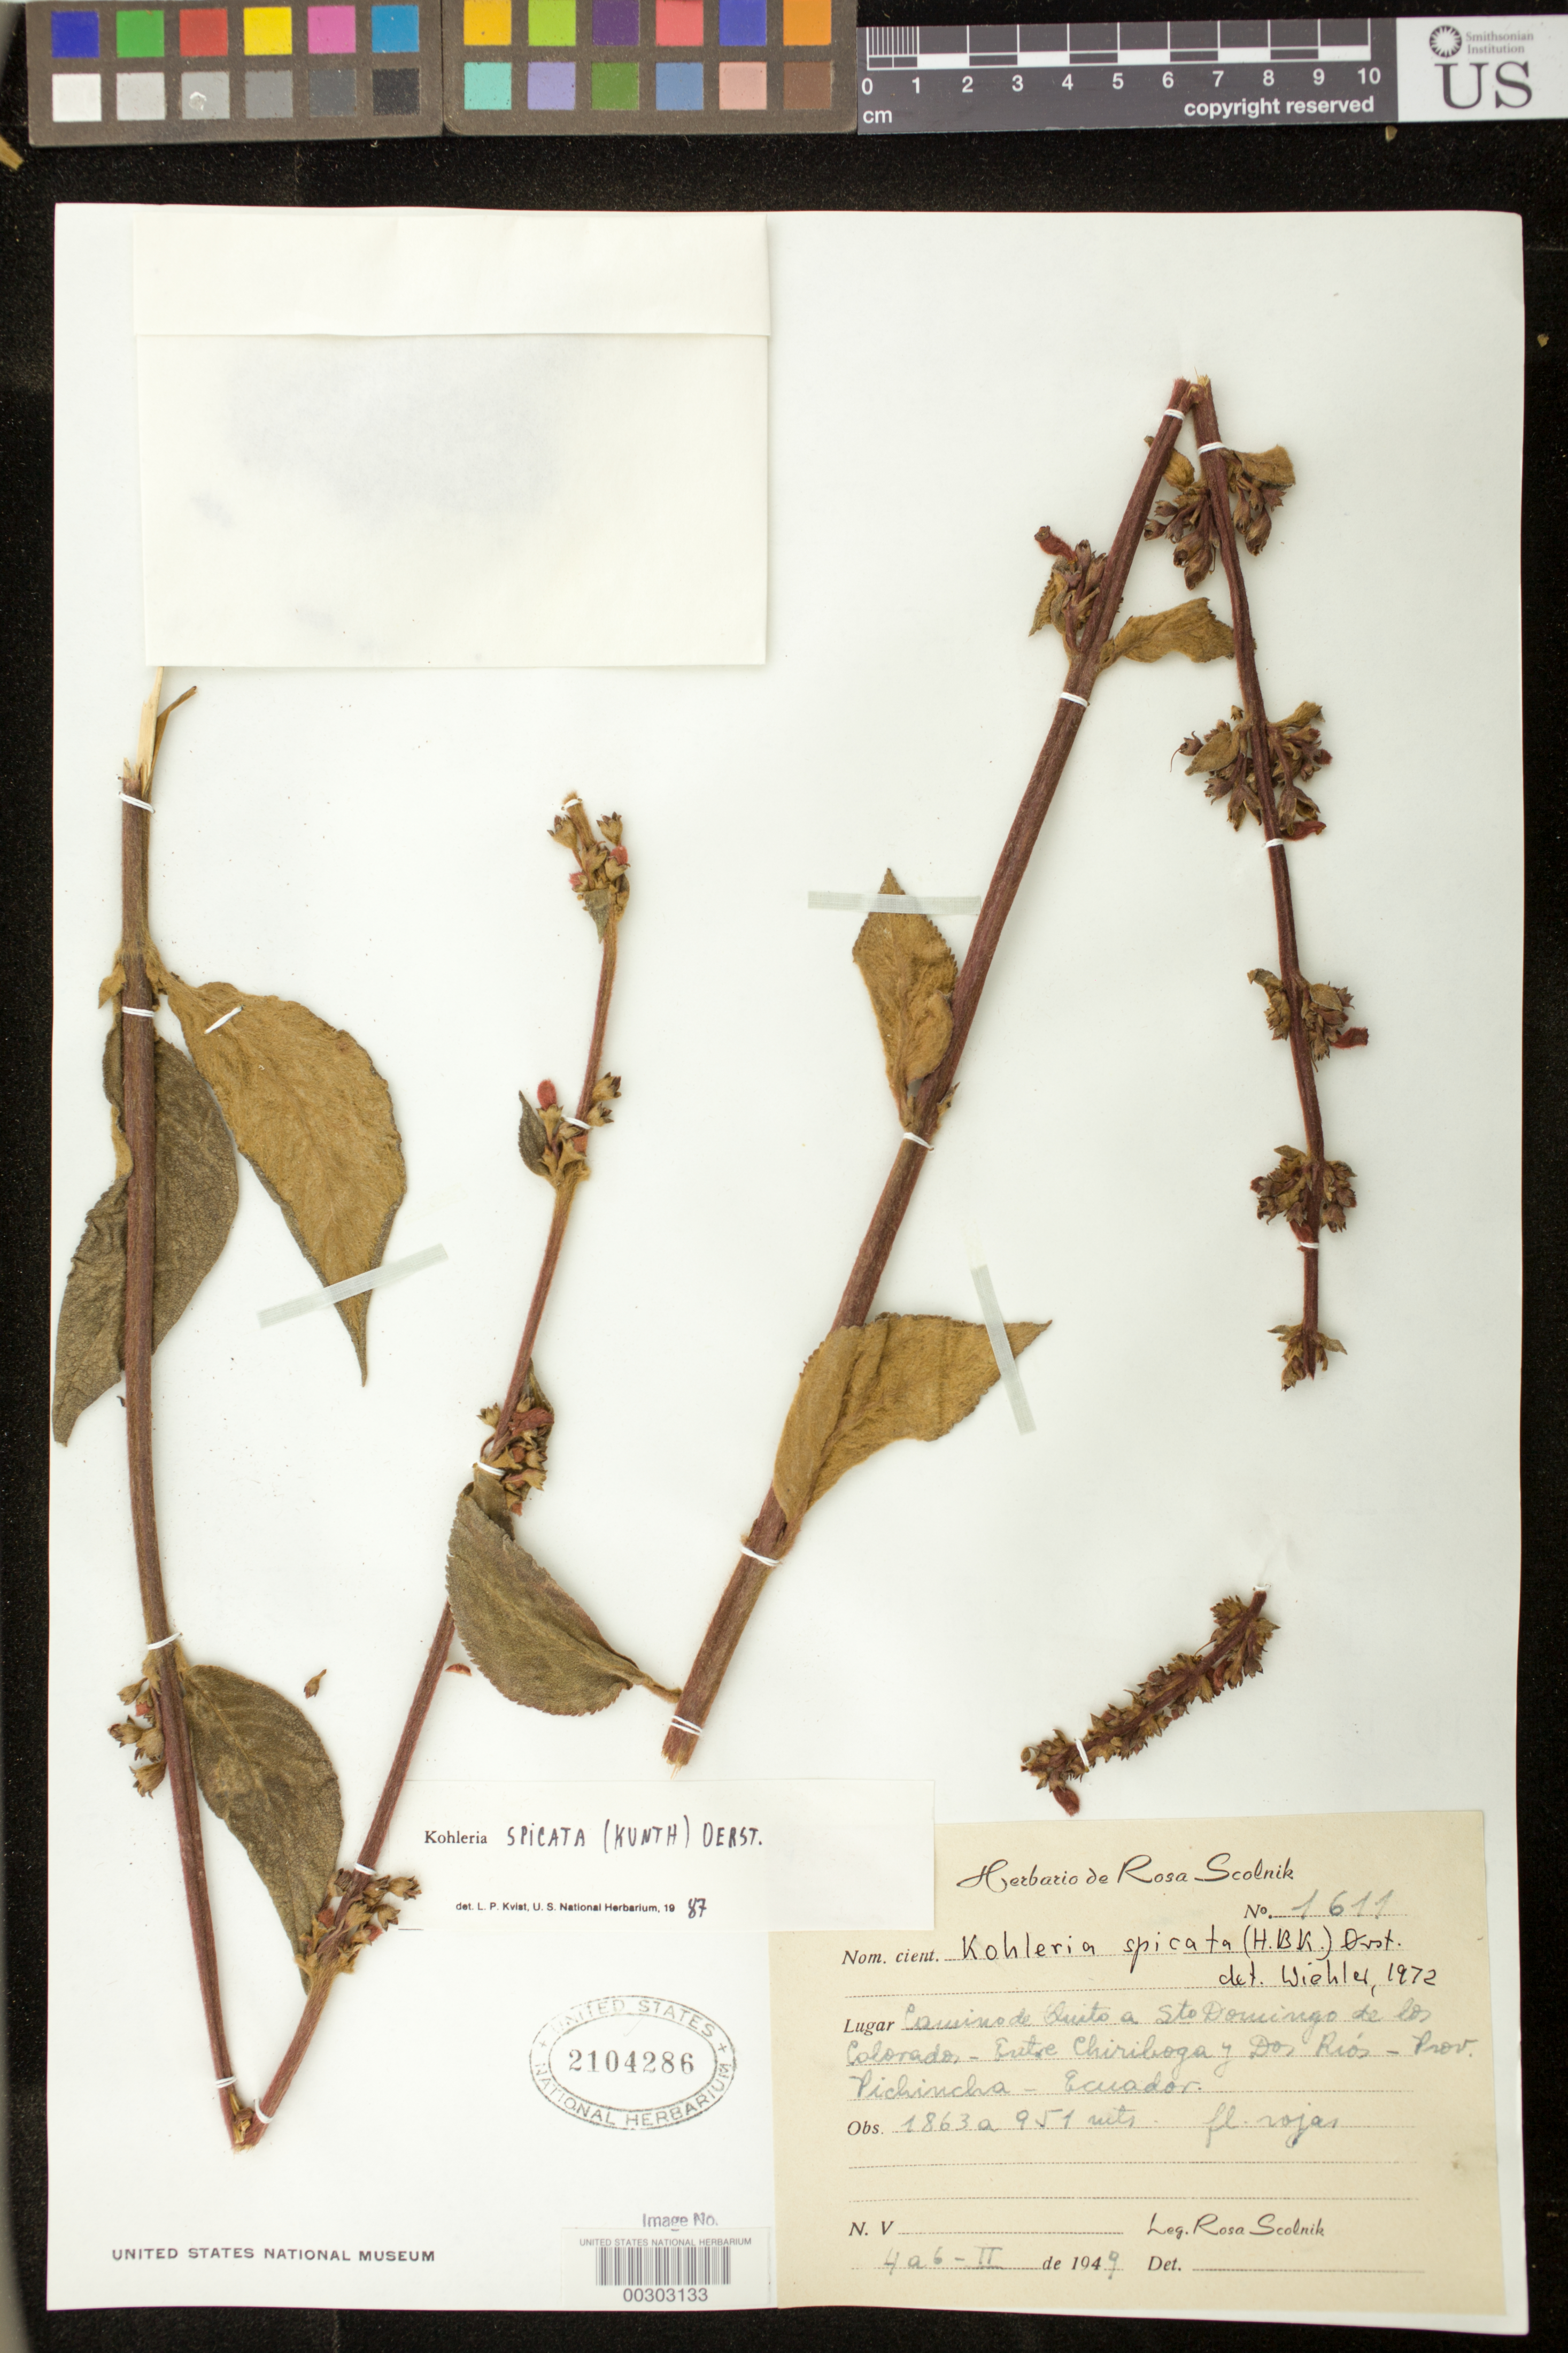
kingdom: Plantae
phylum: Tracheophyta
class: Magnoliopsida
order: Lamiales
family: Gesneriaceae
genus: Kohleria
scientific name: Kohleria spicata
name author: (Kunth) Oerst.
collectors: R. Scolnik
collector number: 1611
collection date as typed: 4-6 Feb 1949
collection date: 1949-02-04/1949-02-06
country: Ecuador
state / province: Pichincha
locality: Camino de Quito a Sto. Domingo de los Colorados, entre Chiriboga y Dos Rios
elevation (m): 951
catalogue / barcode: US 2104286